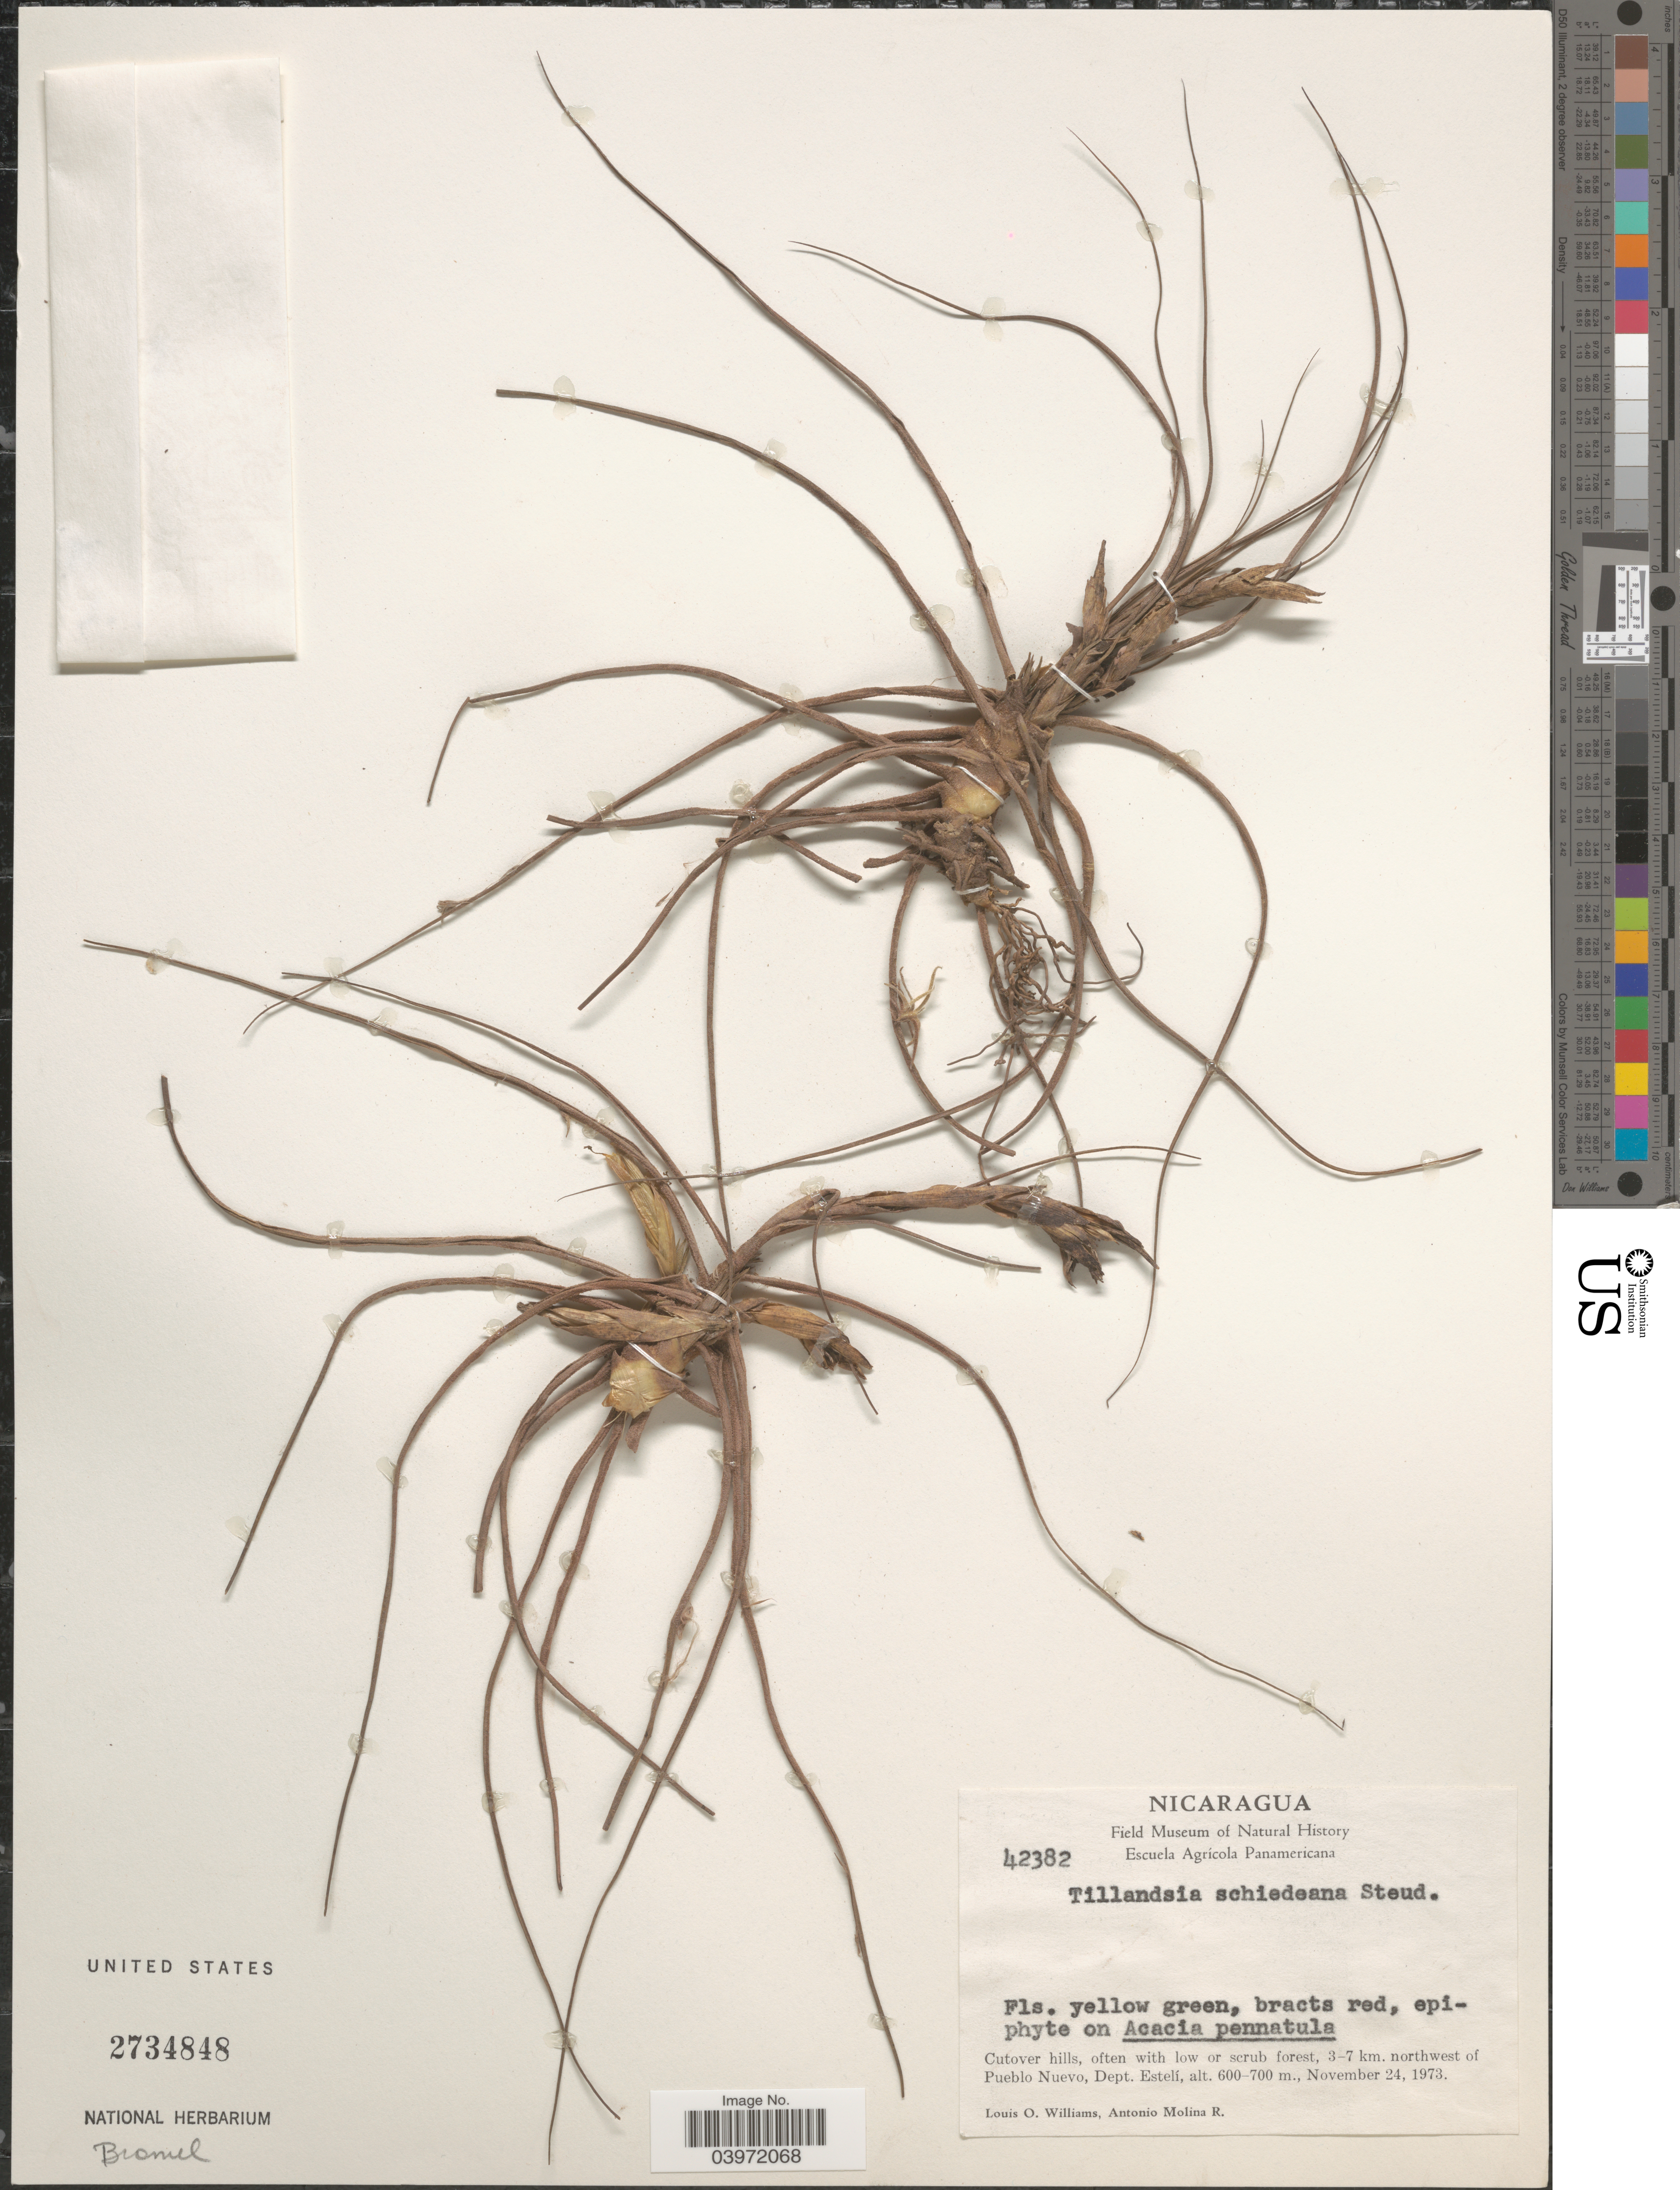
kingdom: Plantae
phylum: Tracheophyta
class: Liliopsida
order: Poales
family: Bromeliaceae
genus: Tillandsia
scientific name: Tillandsia schiedeana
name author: Steud.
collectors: L. O. Williams & A. Molina R.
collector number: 42382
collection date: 1973-11-24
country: Nicaragua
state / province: Esteli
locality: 3-7 km. northwest of Pueblo Nuevo, Dept. Estelí.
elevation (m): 600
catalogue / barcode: US 2734848